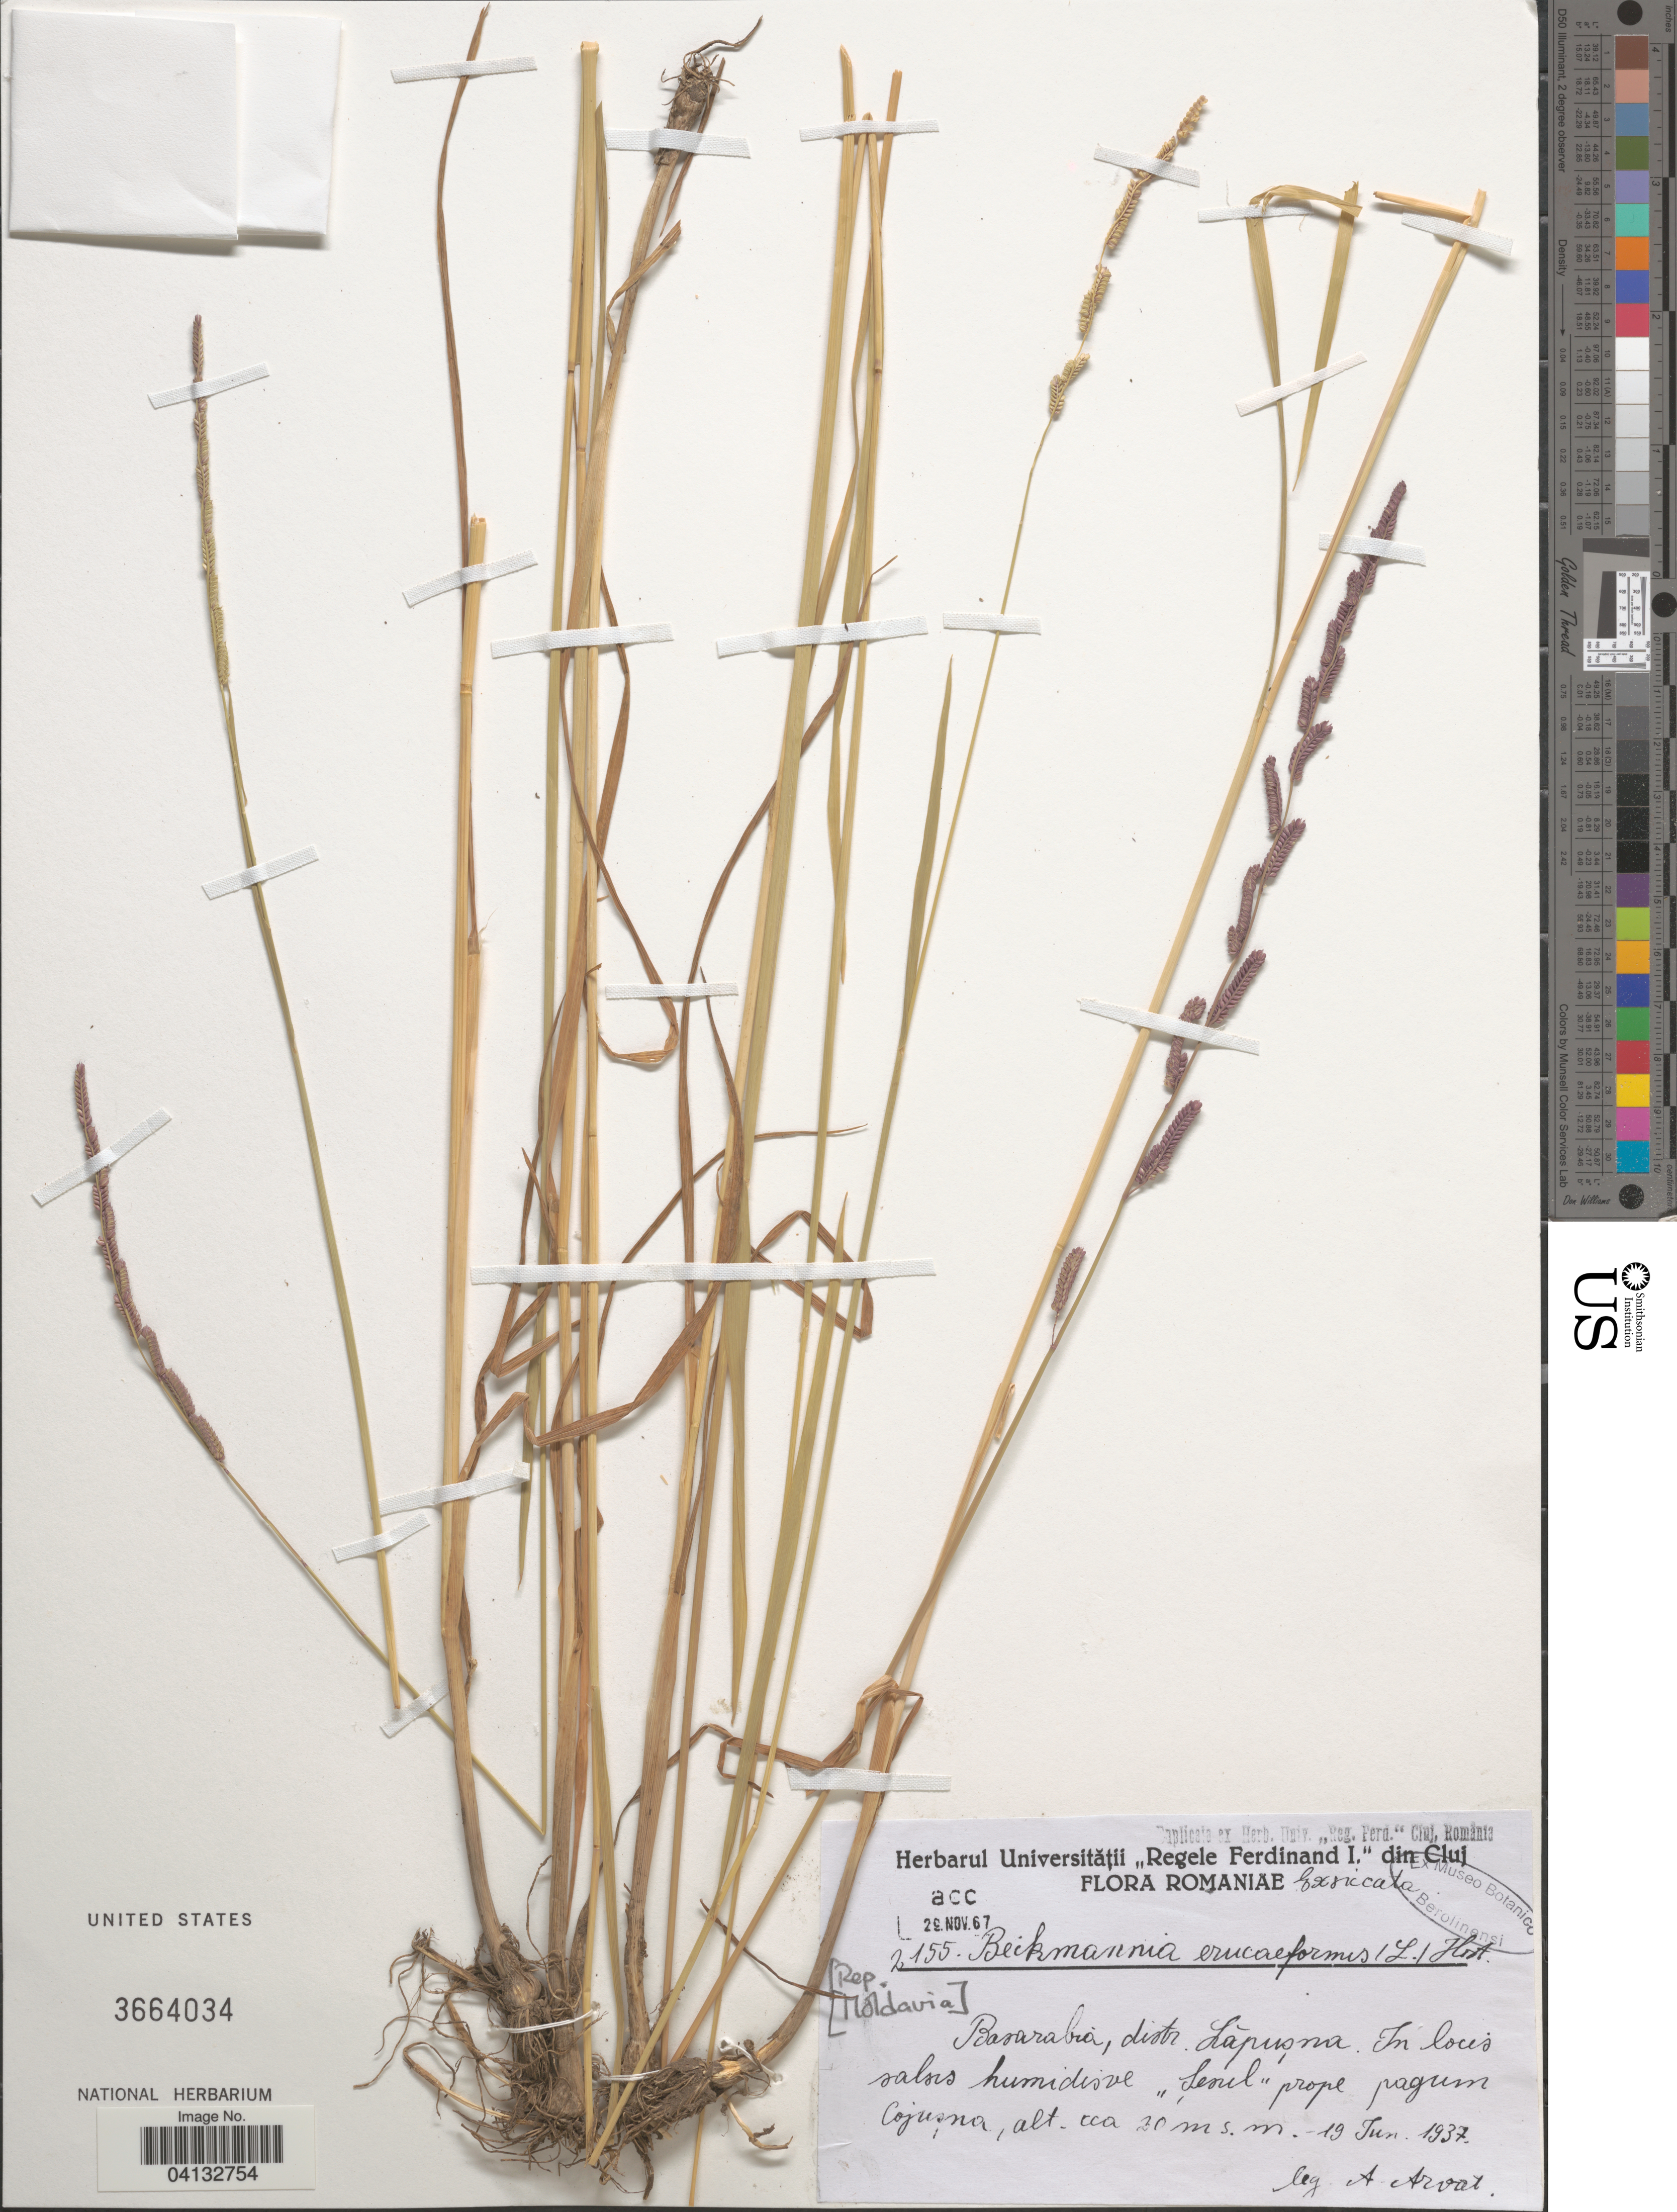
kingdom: Plantae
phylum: Tracheophyta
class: Liliopsida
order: Poales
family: Poaceae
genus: Beckmannia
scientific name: Beckmannia eruciformis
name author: (L.) Host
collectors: A. Arvat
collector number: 2155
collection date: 1937-06-19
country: Moldova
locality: Basarabia, distr. Lăpuşna. In locis salsis humidisve "Şesul" prope pagum Cajuşna.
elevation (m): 20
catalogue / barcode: US 3664034